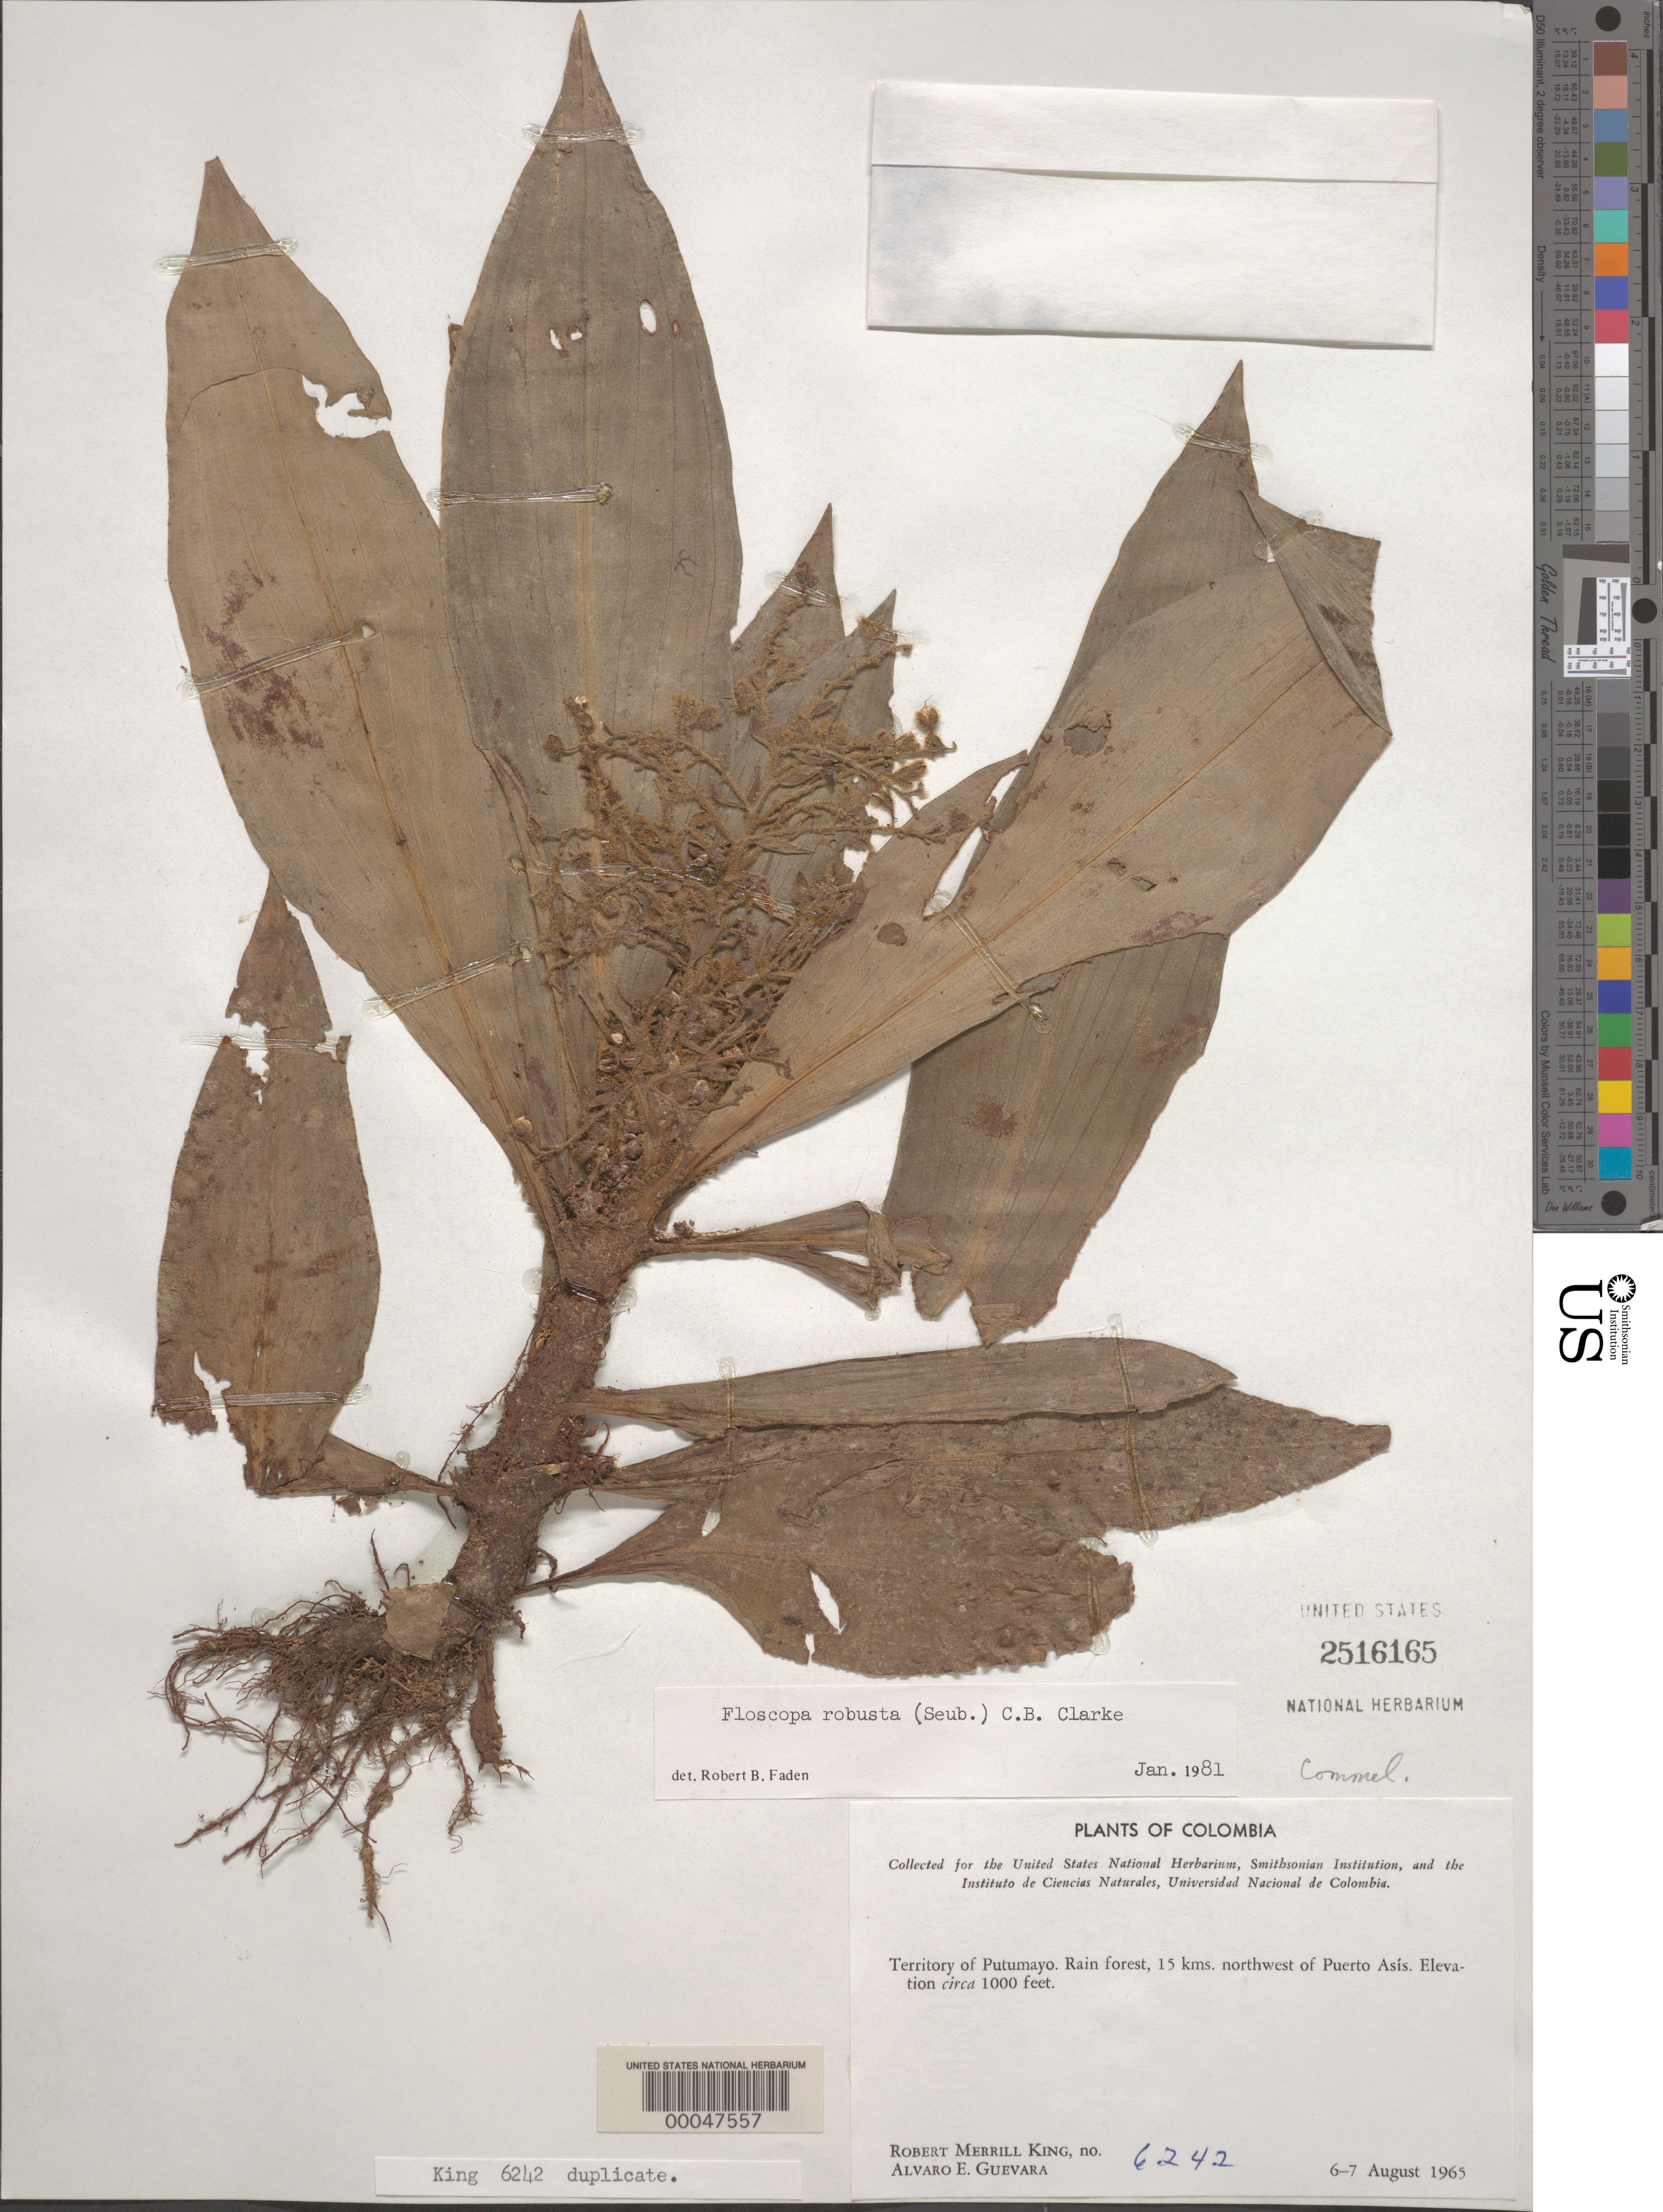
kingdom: Plantae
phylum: Tracheophyta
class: Liliopsida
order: Commelinales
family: Commelinaceae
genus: Floscopa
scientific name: Floscopa robusta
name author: (Seub.) C.B. Clarke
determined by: Faden, Robert B., (US), Smithsonian Institution - National Museum of Natural History (UNITED STATES)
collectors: R. M. King & A. E. Guevara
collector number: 6242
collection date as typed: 06 Aug 1965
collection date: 1965-08-06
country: Colombia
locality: Putumayo, NW of Puerto Asis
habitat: Rain forest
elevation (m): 305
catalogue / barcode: US 2516165